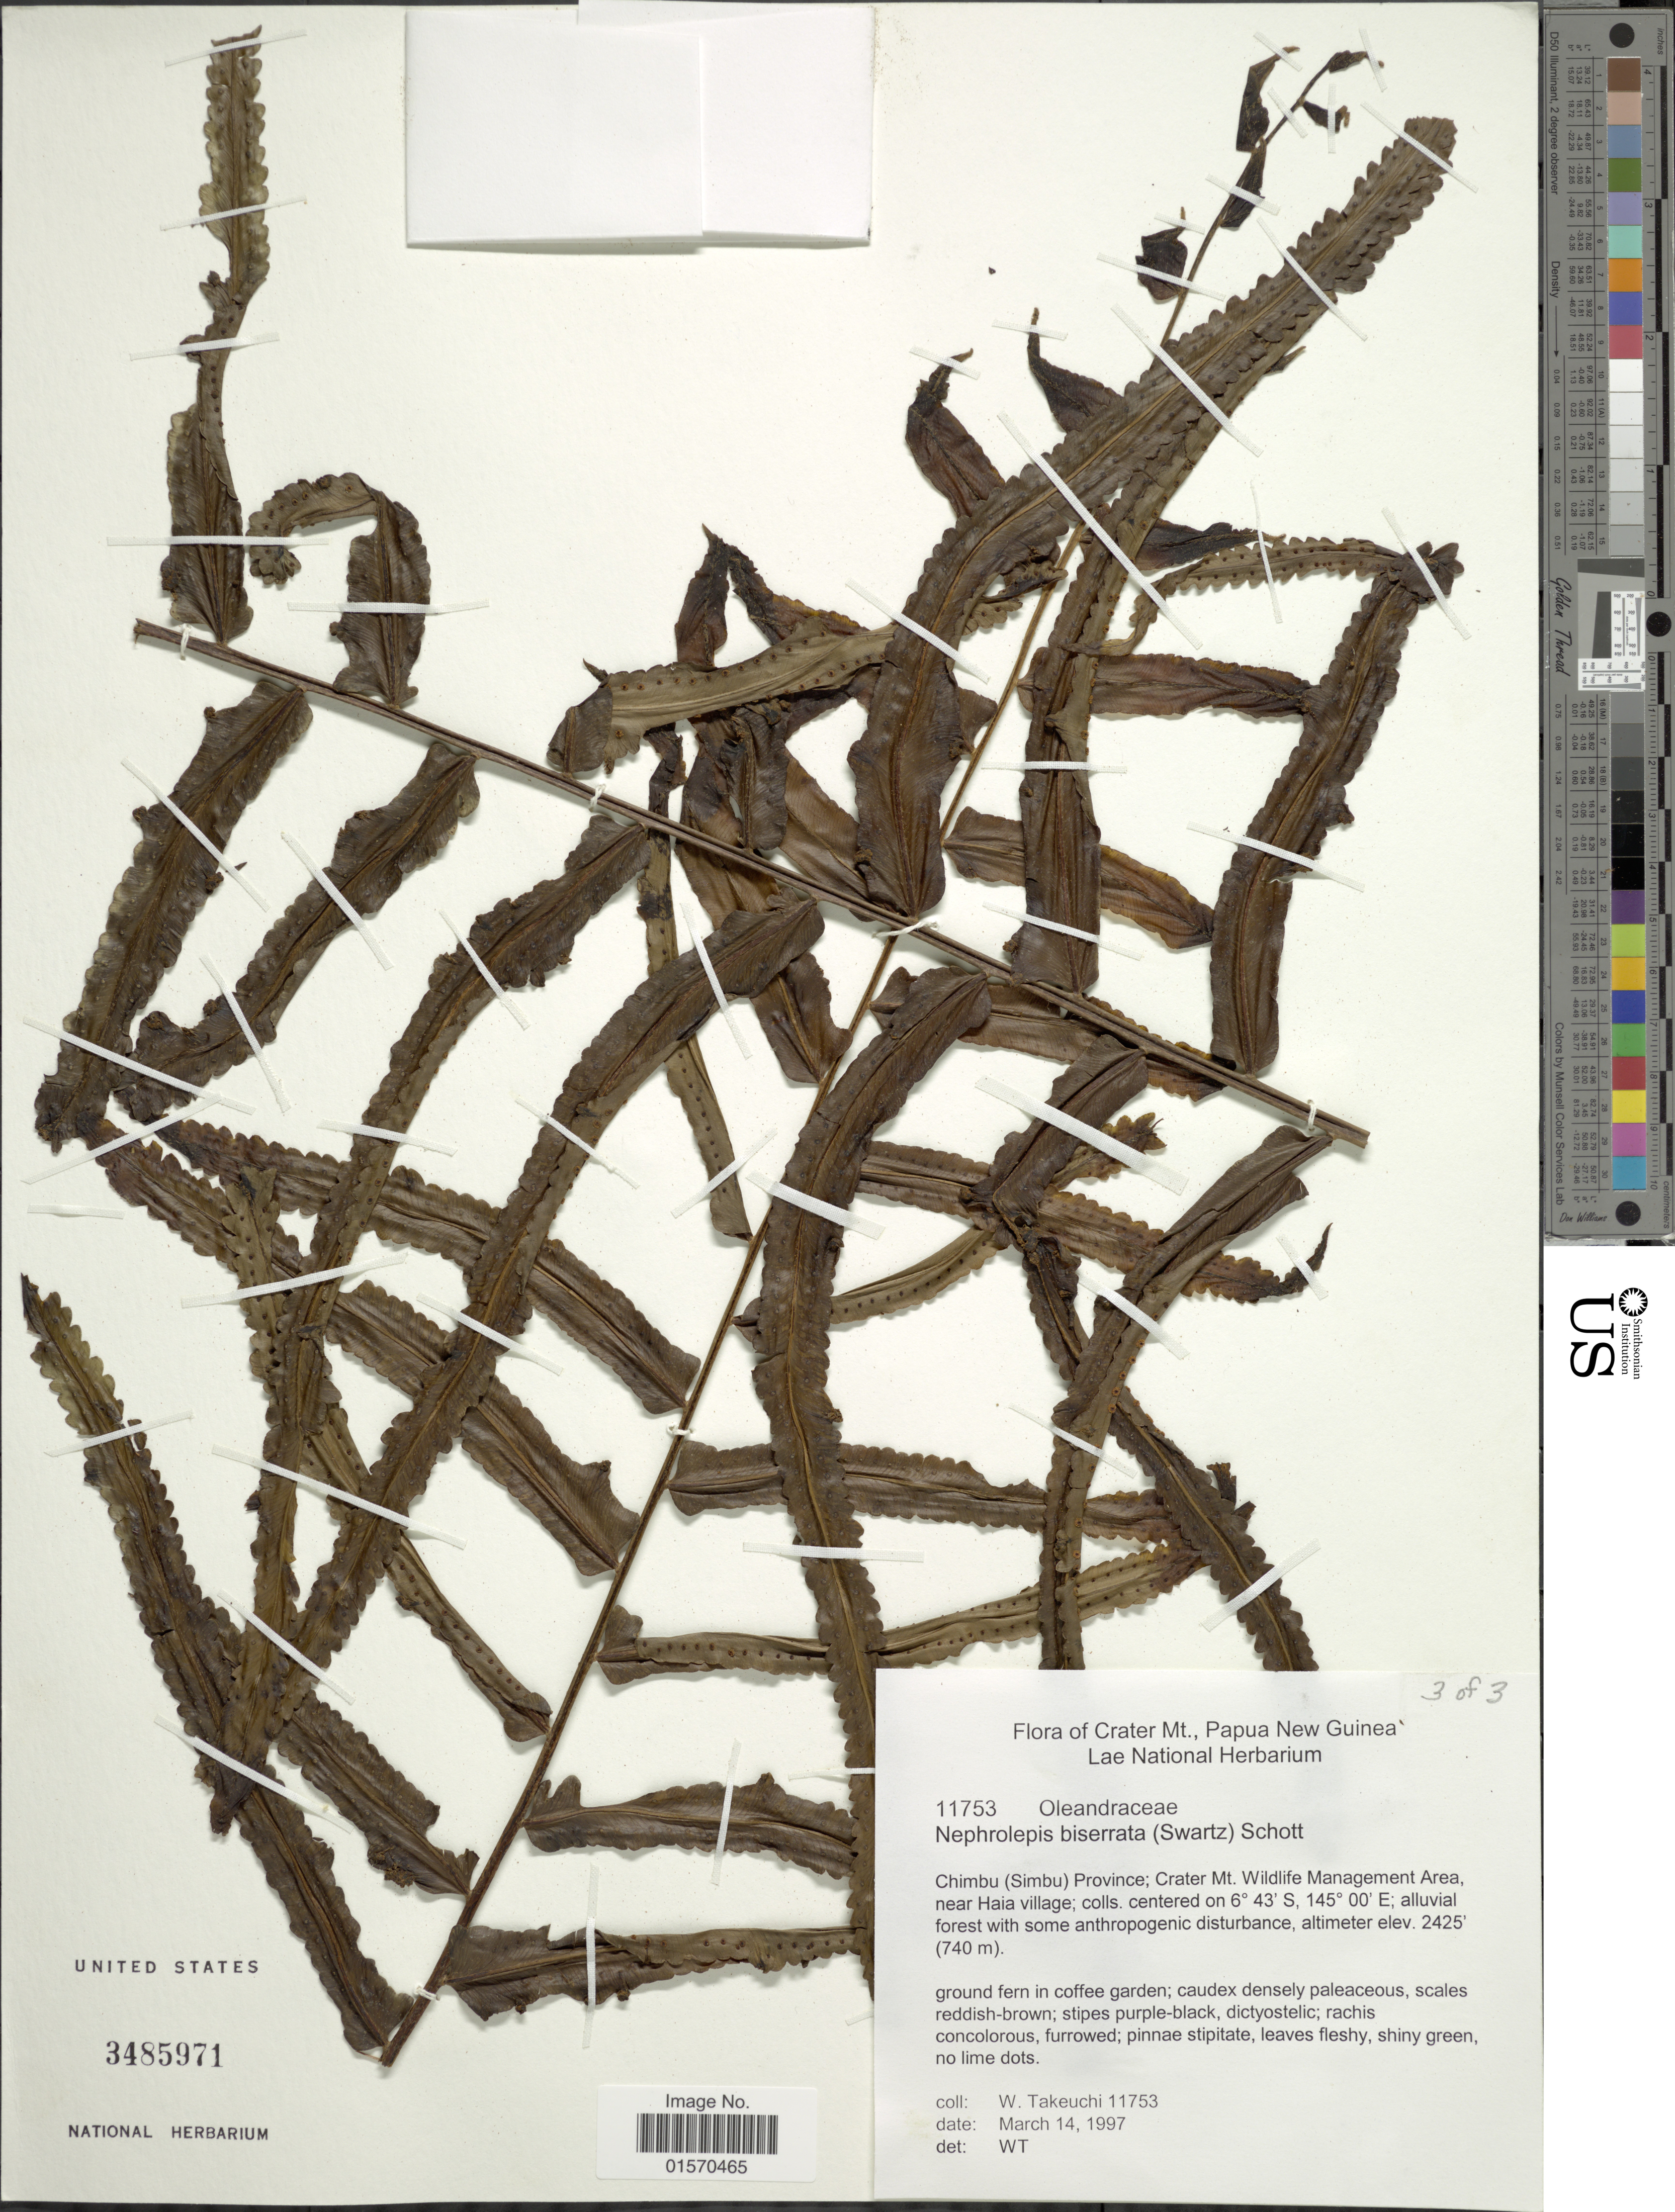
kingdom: Plantae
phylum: Tracheophyta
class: Polypodiopsida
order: Polypodiales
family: Nephrolepidaceae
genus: Nephrolepis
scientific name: Nephrolepis biserrata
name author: (Sw.) Schott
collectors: W. Takeuchi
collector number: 11753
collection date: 1997-03-14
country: Papua New Guinea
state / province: Chimbu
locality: Crater Mt. Chimbu (Simbu) Province; Crater Mt. Wildlife Management Area. near Haia village. alluvial forest with anthropogenic disturbance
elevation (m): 739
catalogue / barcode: US 3485971